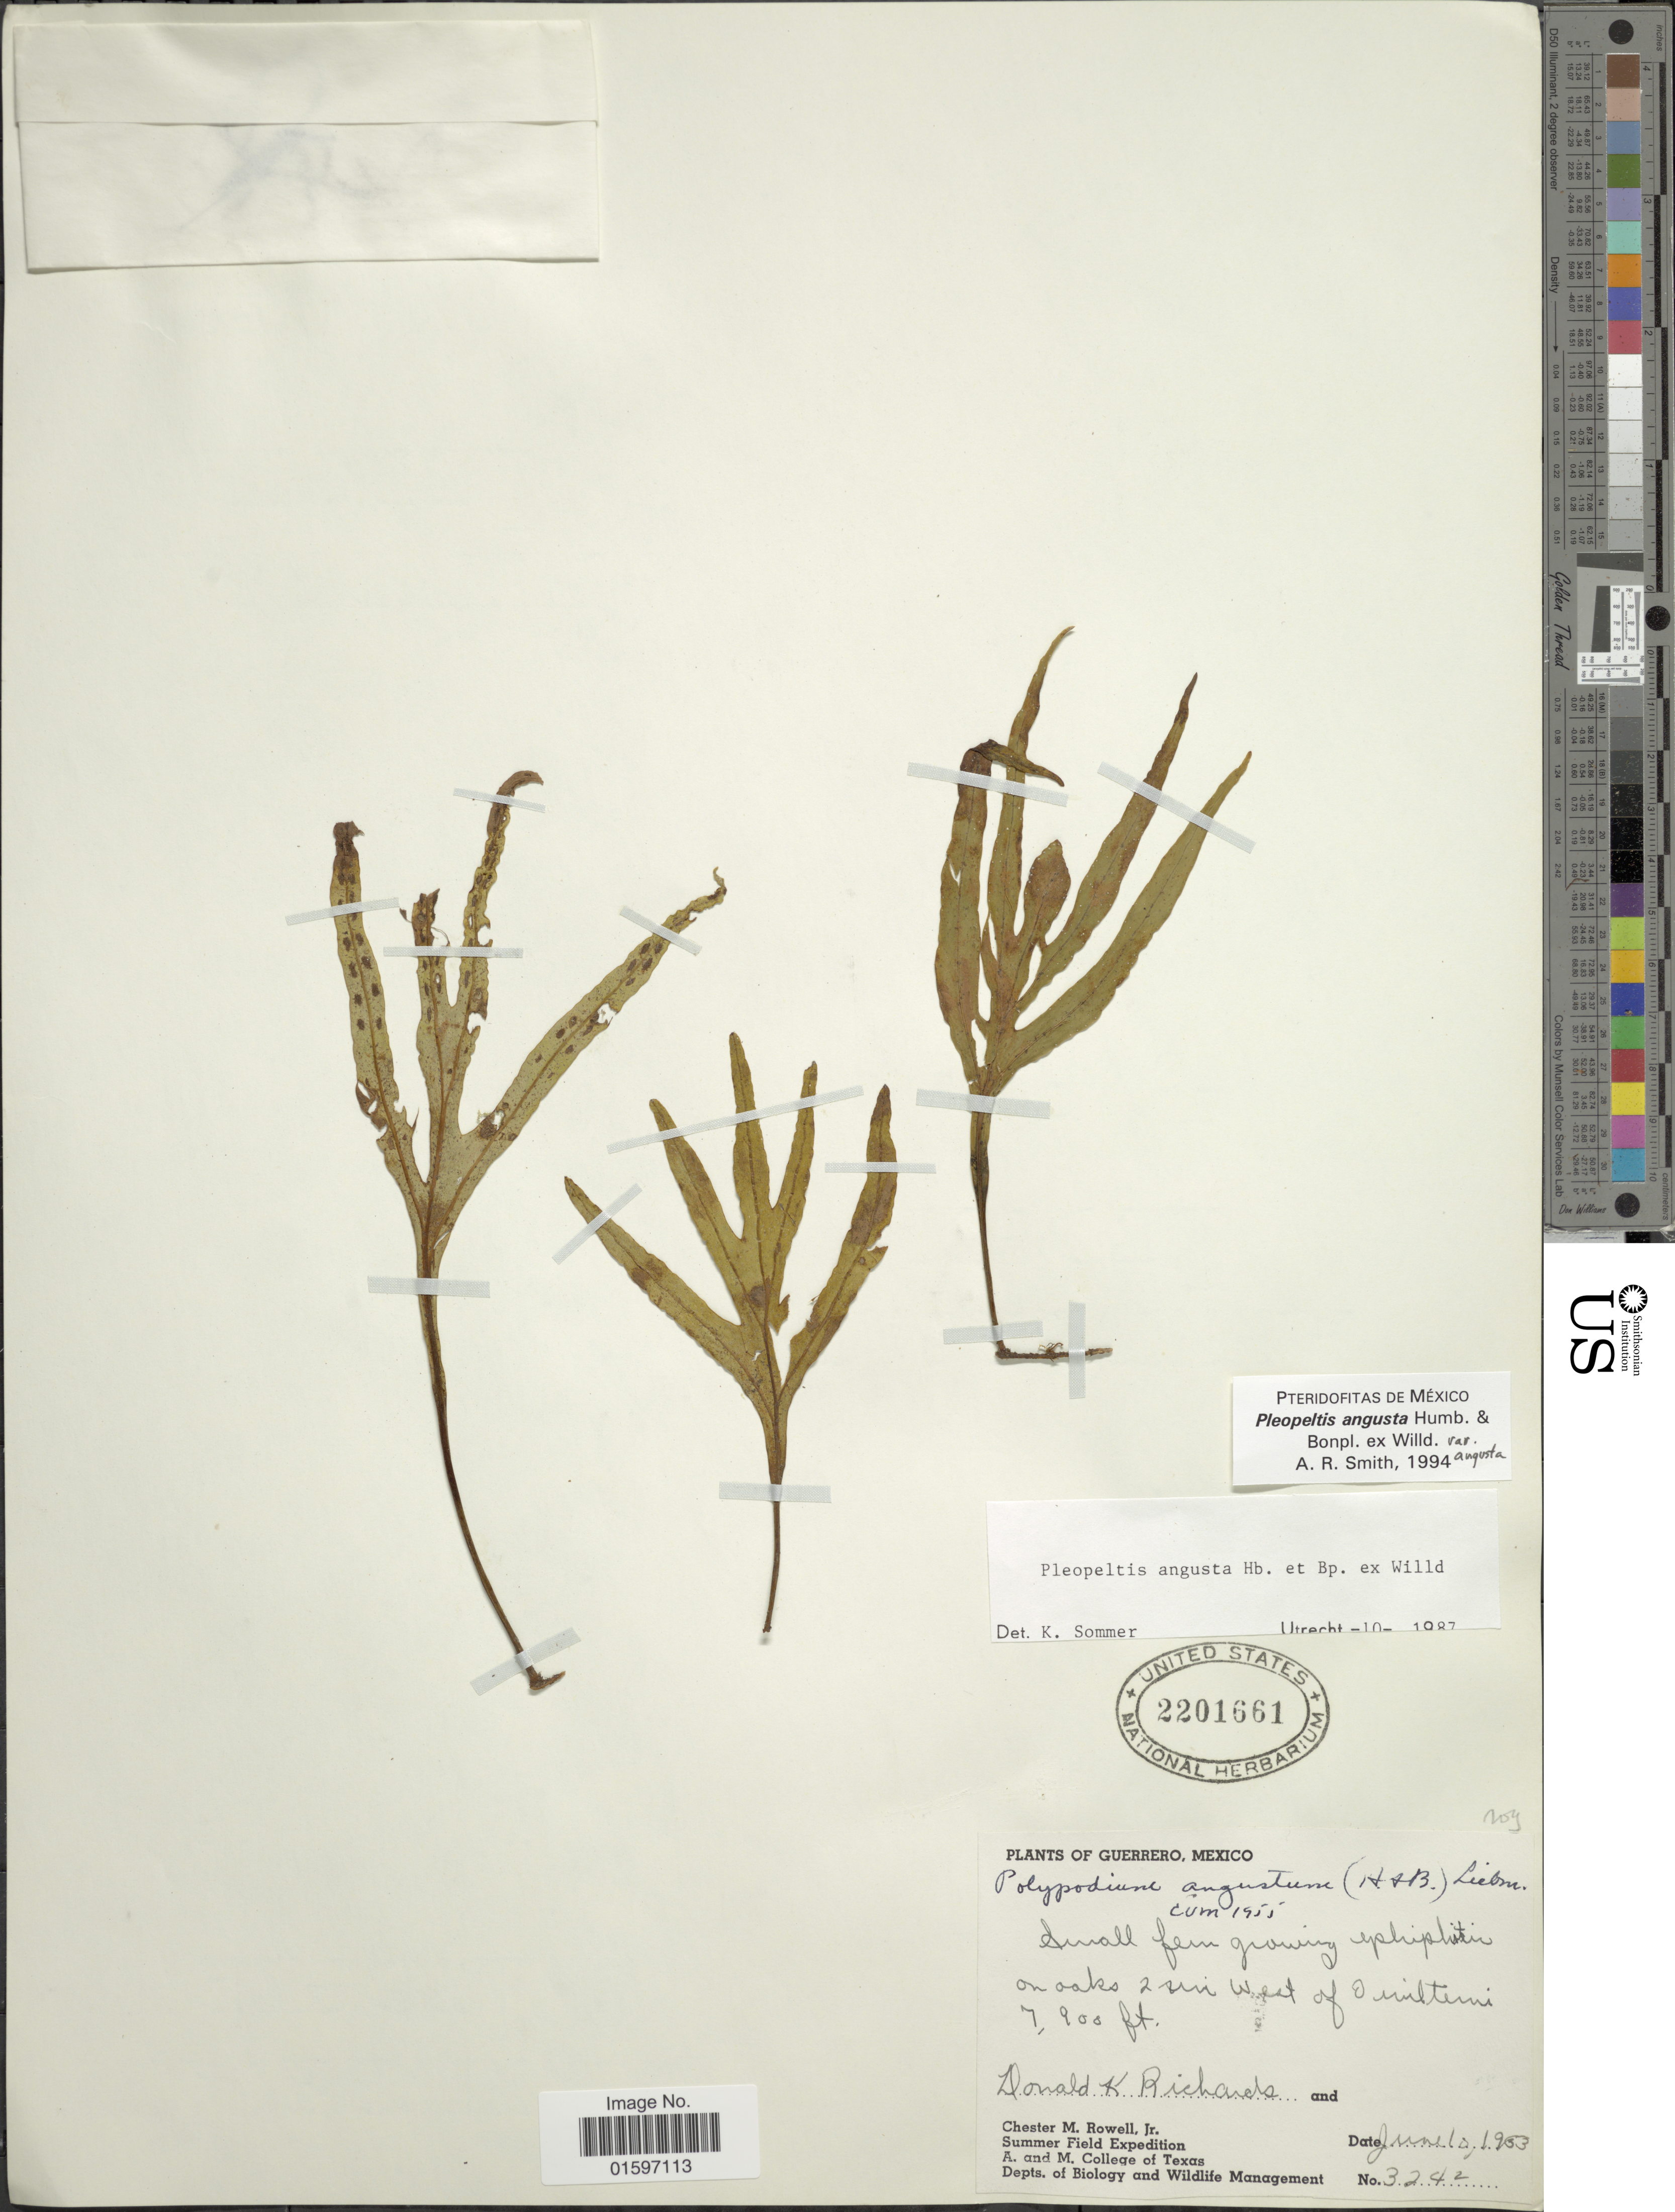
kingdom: Plantae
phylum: Tracheophyta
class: Polypodiopsida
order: Polypodiales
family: Polypodiaceae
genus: Pleopeltis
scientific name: Pleopeltis angusta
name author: Humb. & Bonap. ex Willd.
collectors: D. Richards & C. M. Rowell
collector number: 3235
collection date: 1953-06-09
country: Mexico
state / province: Guerrero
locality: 2 to 3 mi. fern growing in moss on side of oak tree on top of mountain, 2 mi. W. Omiltemi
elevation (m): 2408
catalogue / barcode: US 2201661